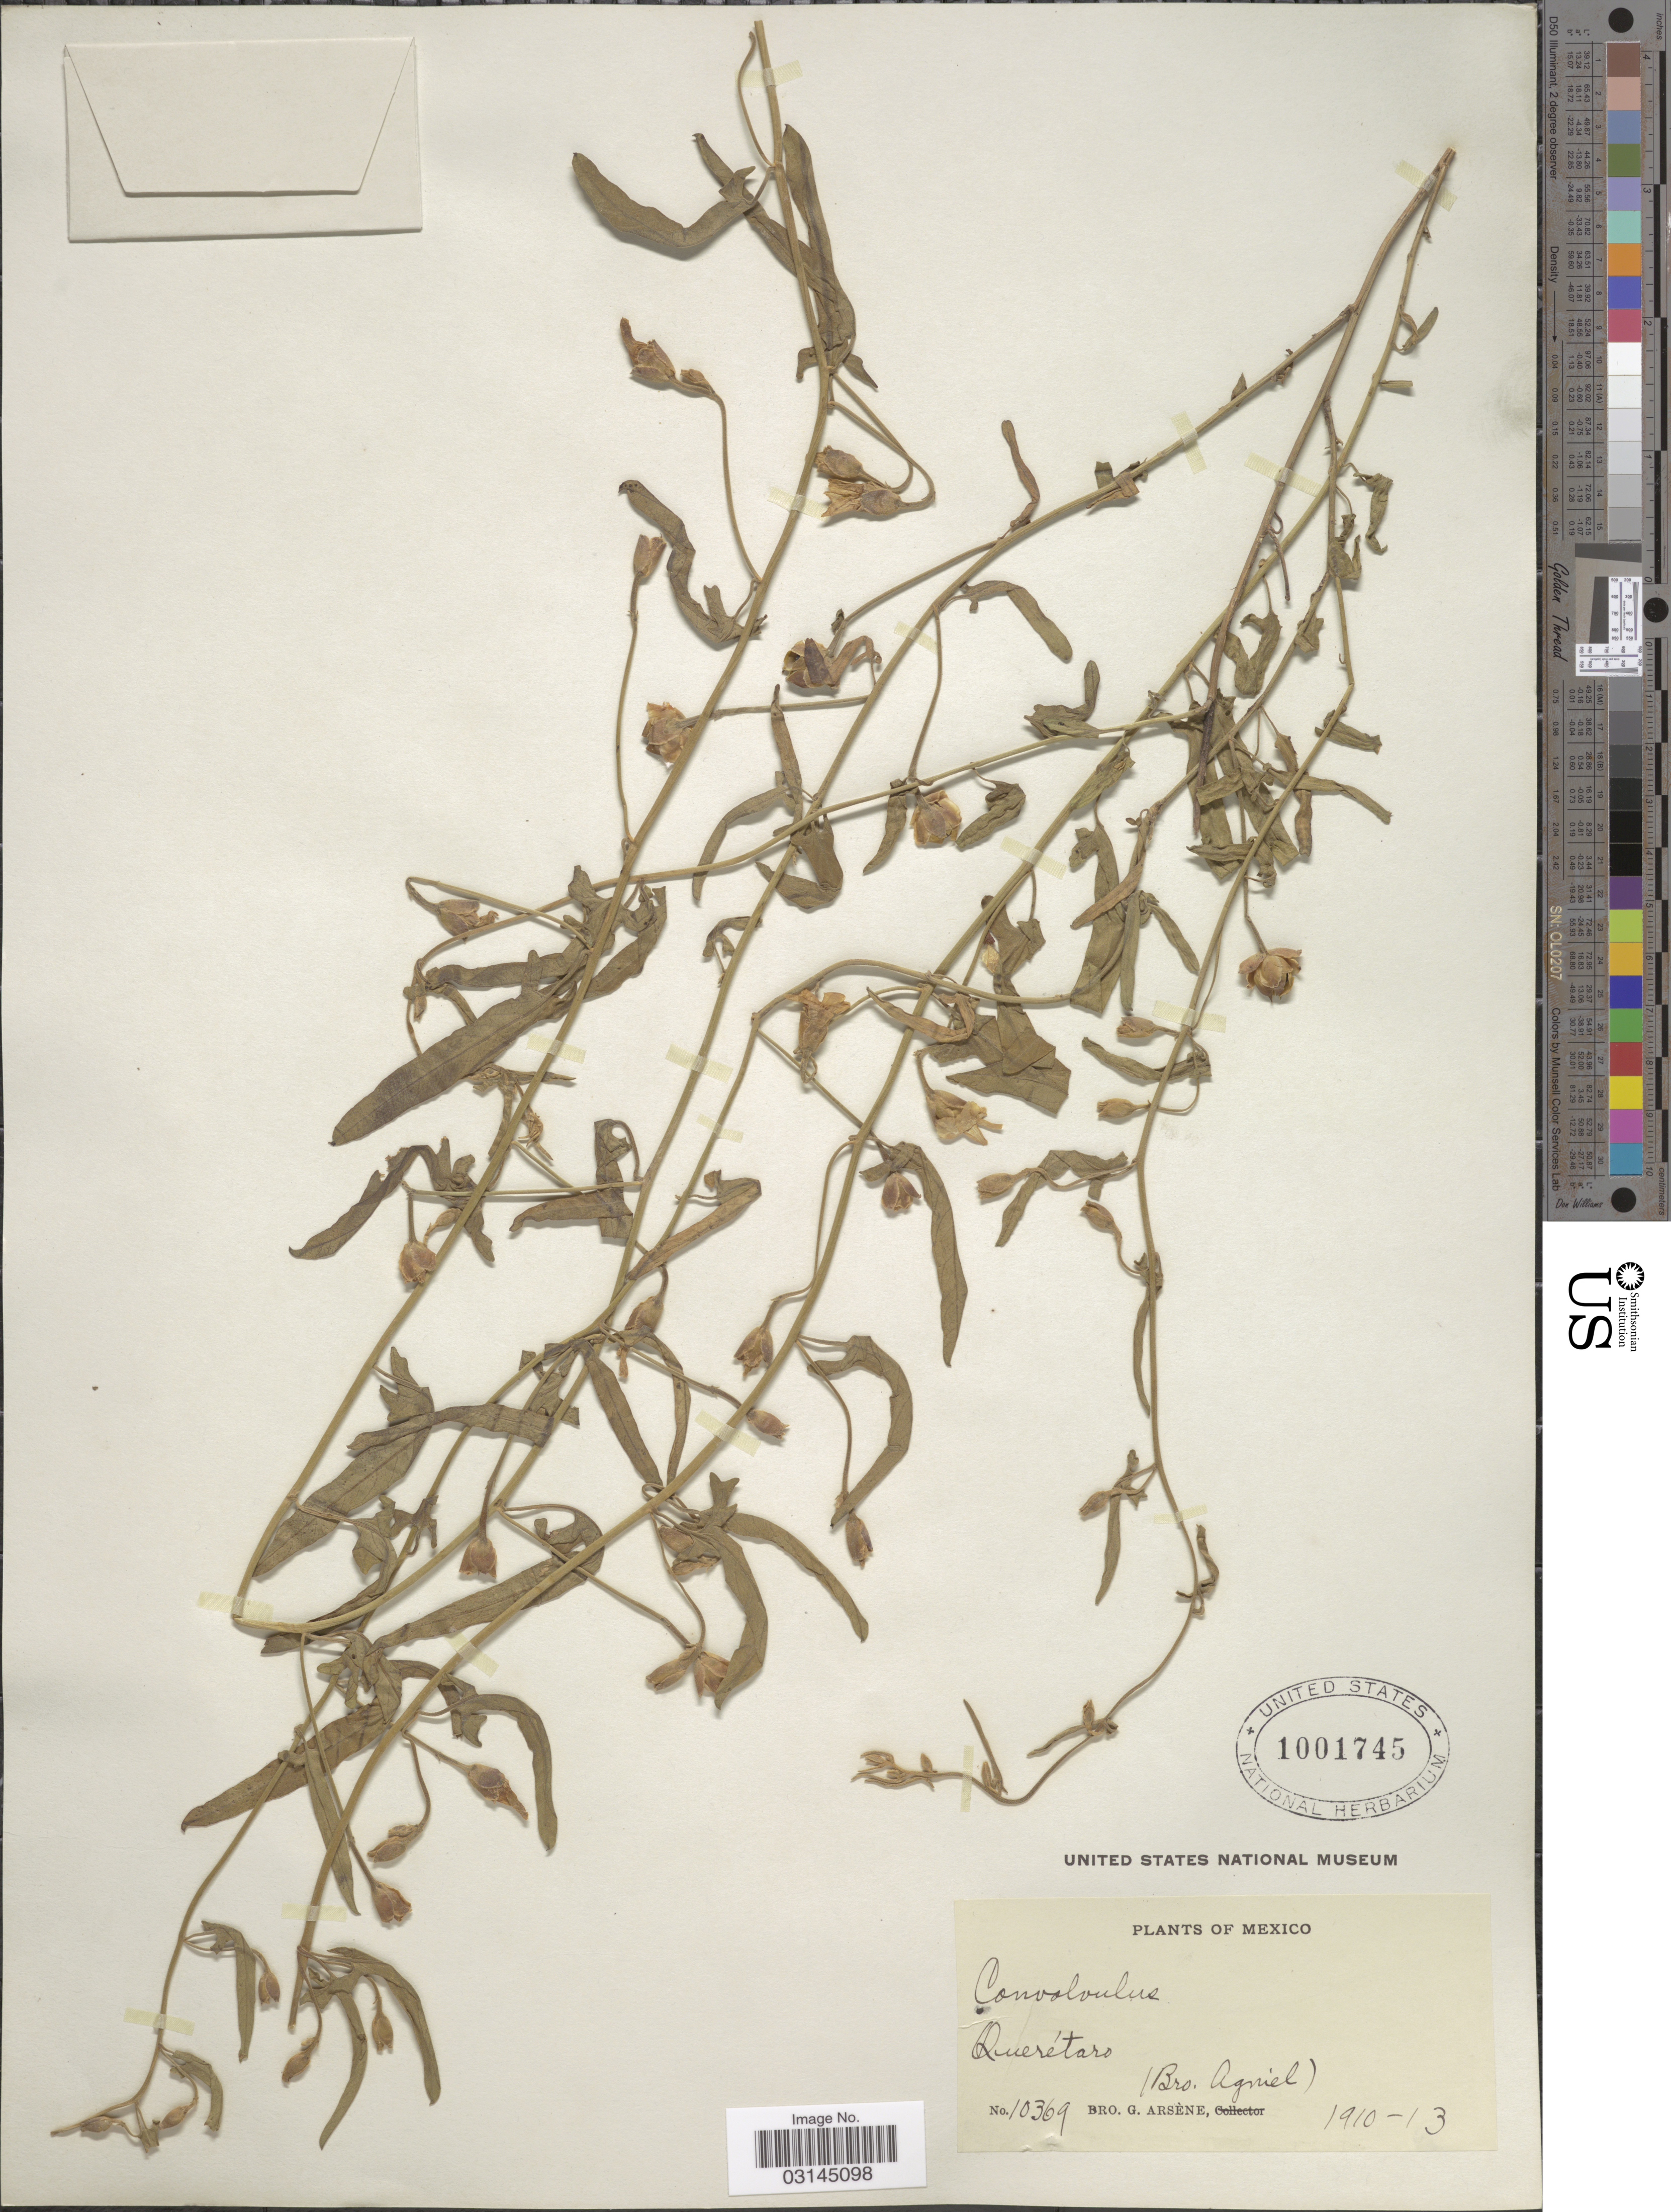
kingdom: Plantae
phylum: Tracheophyta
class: Magnoliopsida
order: Solanales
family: Convolvulaceae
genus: Convolvulus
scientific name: Convolvulus incanus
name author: Vahl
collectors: Bro. G. Arsène & Bro. Agniel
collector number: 10369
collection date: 1910/1913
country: Mexico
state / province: Querétaro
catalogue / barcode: US 1001745